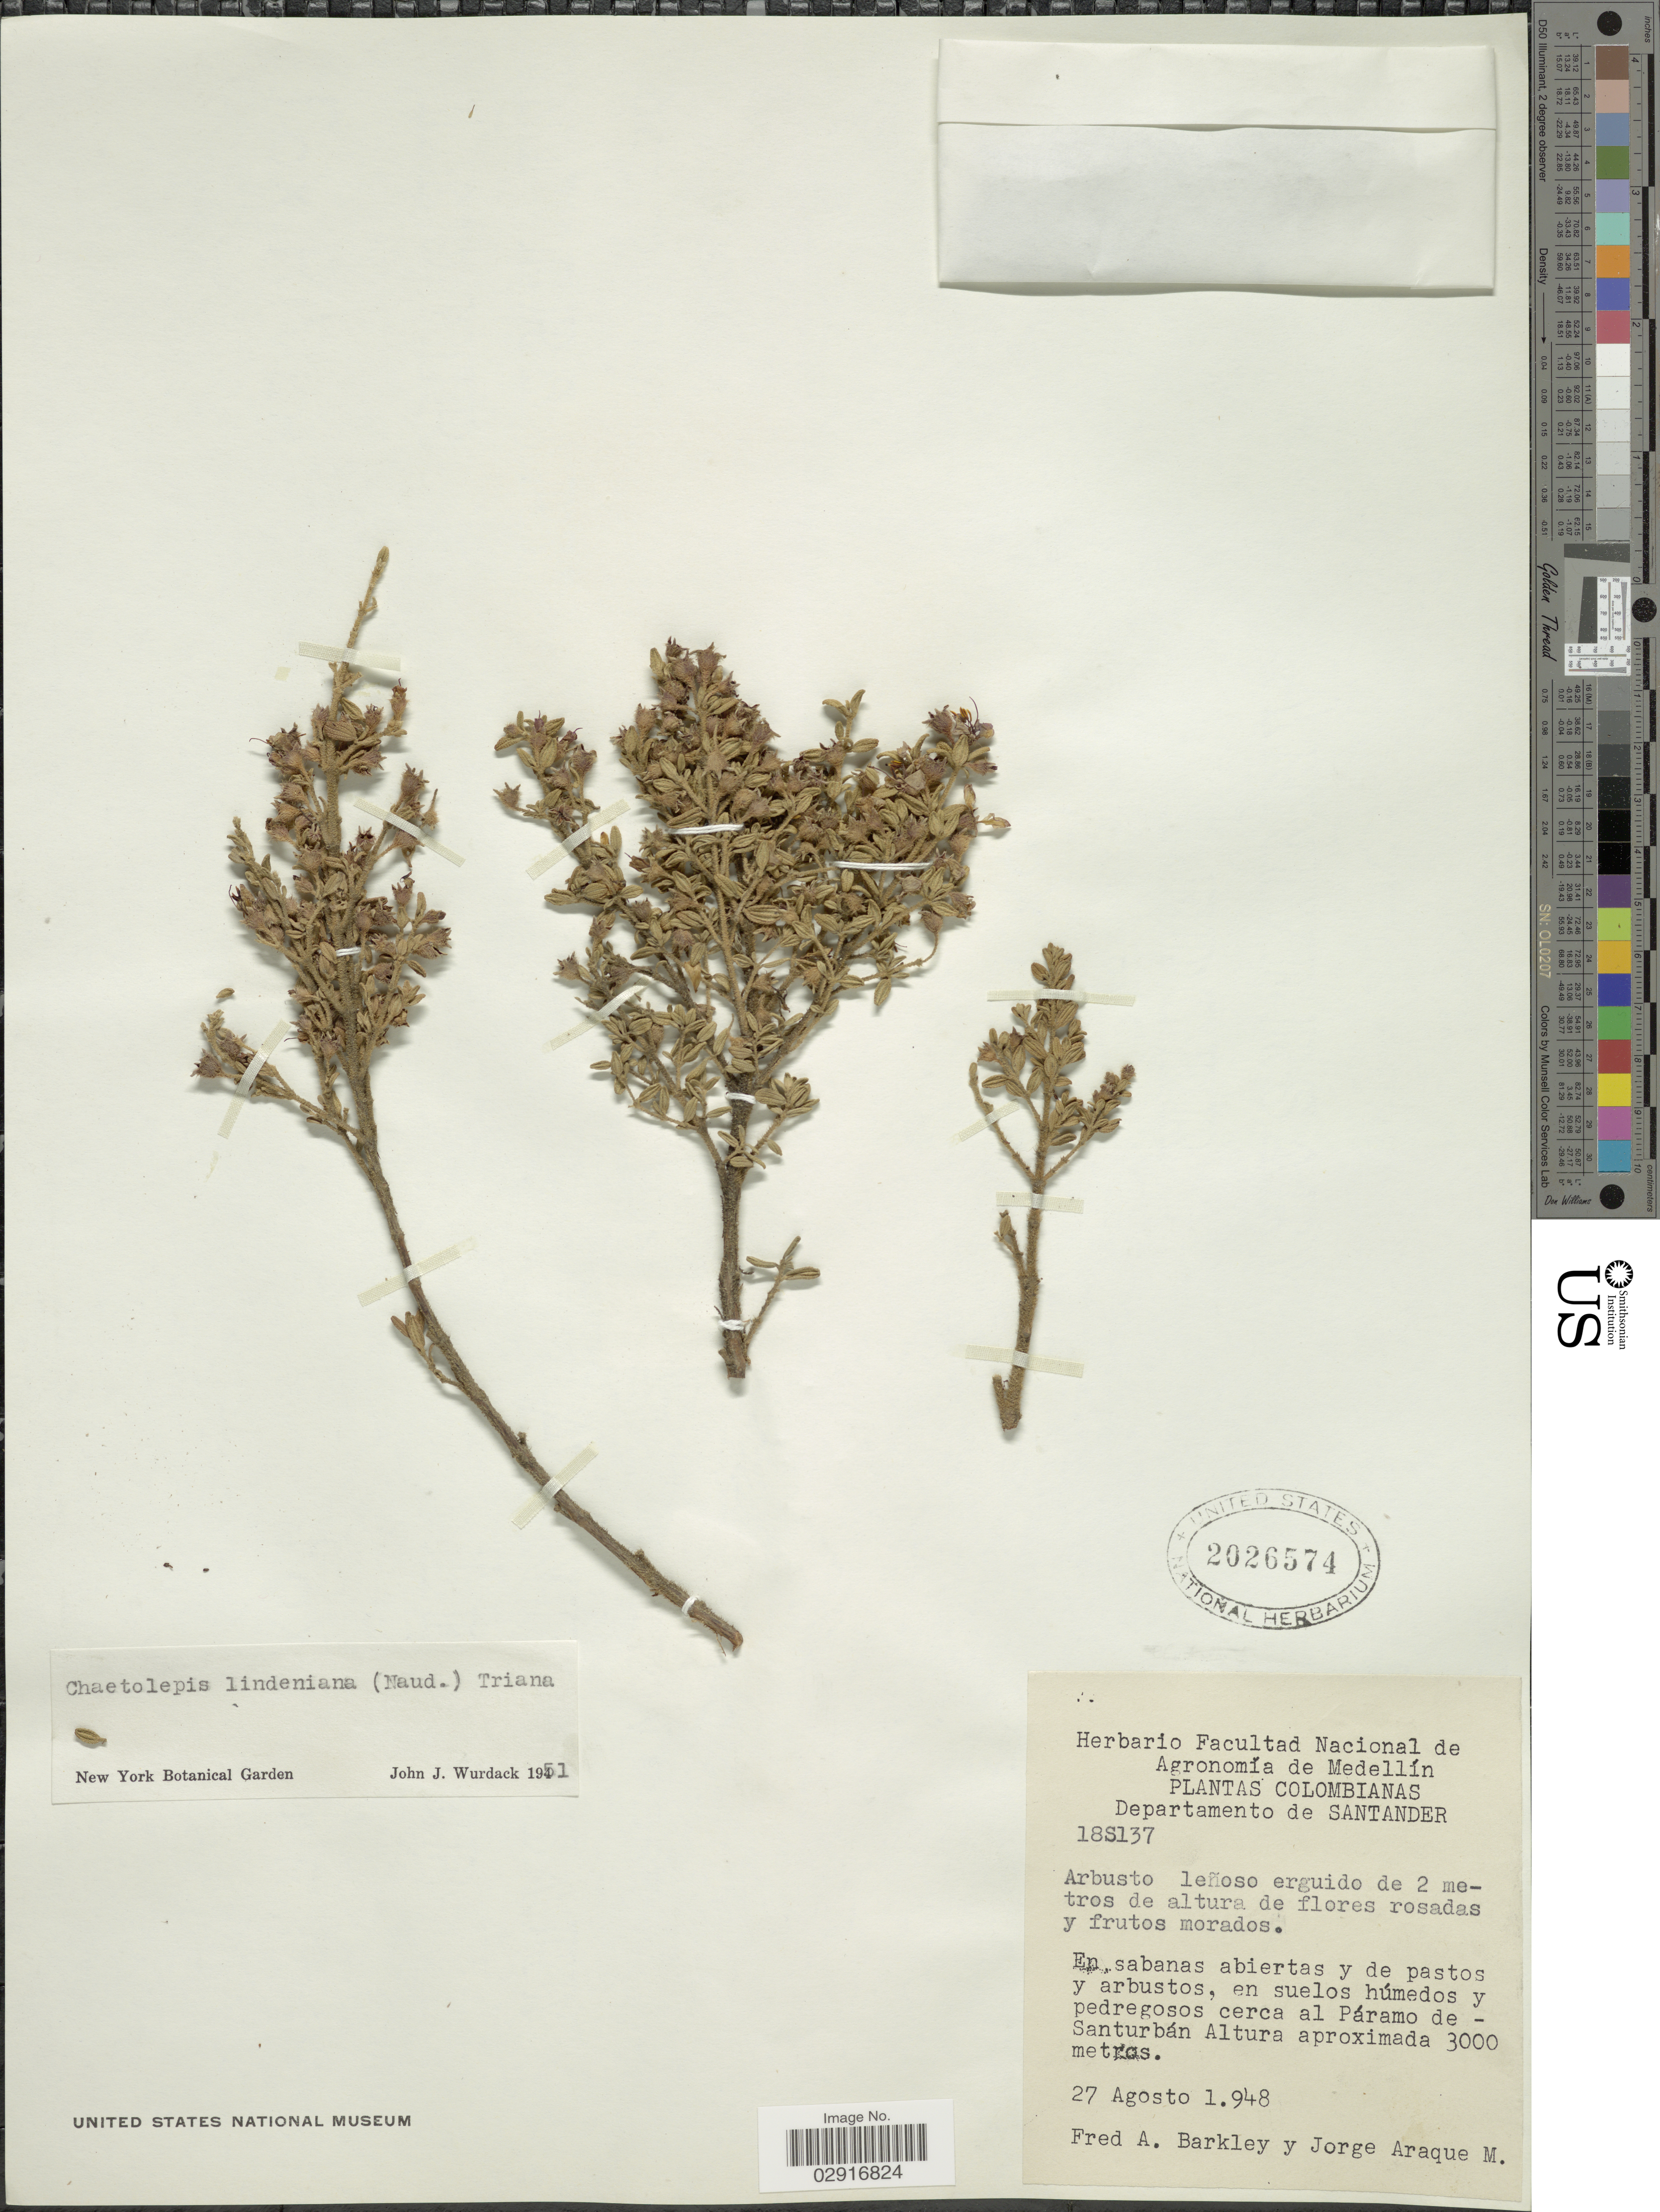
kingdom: Plantae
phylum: Tracheophyta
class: Magnoliopsida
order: Myrtales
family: Melastomataceae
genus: Chaetolepis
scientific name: Chaetolepis lindeniana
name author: (Naudin) Triana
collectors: F. A. Barkley & J. Araque Molina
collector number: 18S137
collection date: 1948-08-27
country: Colombia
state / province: Santander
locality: Departamento de Santander. Cerca al Páramo de Santurbán.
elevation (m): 3000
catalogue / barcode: US 2026574